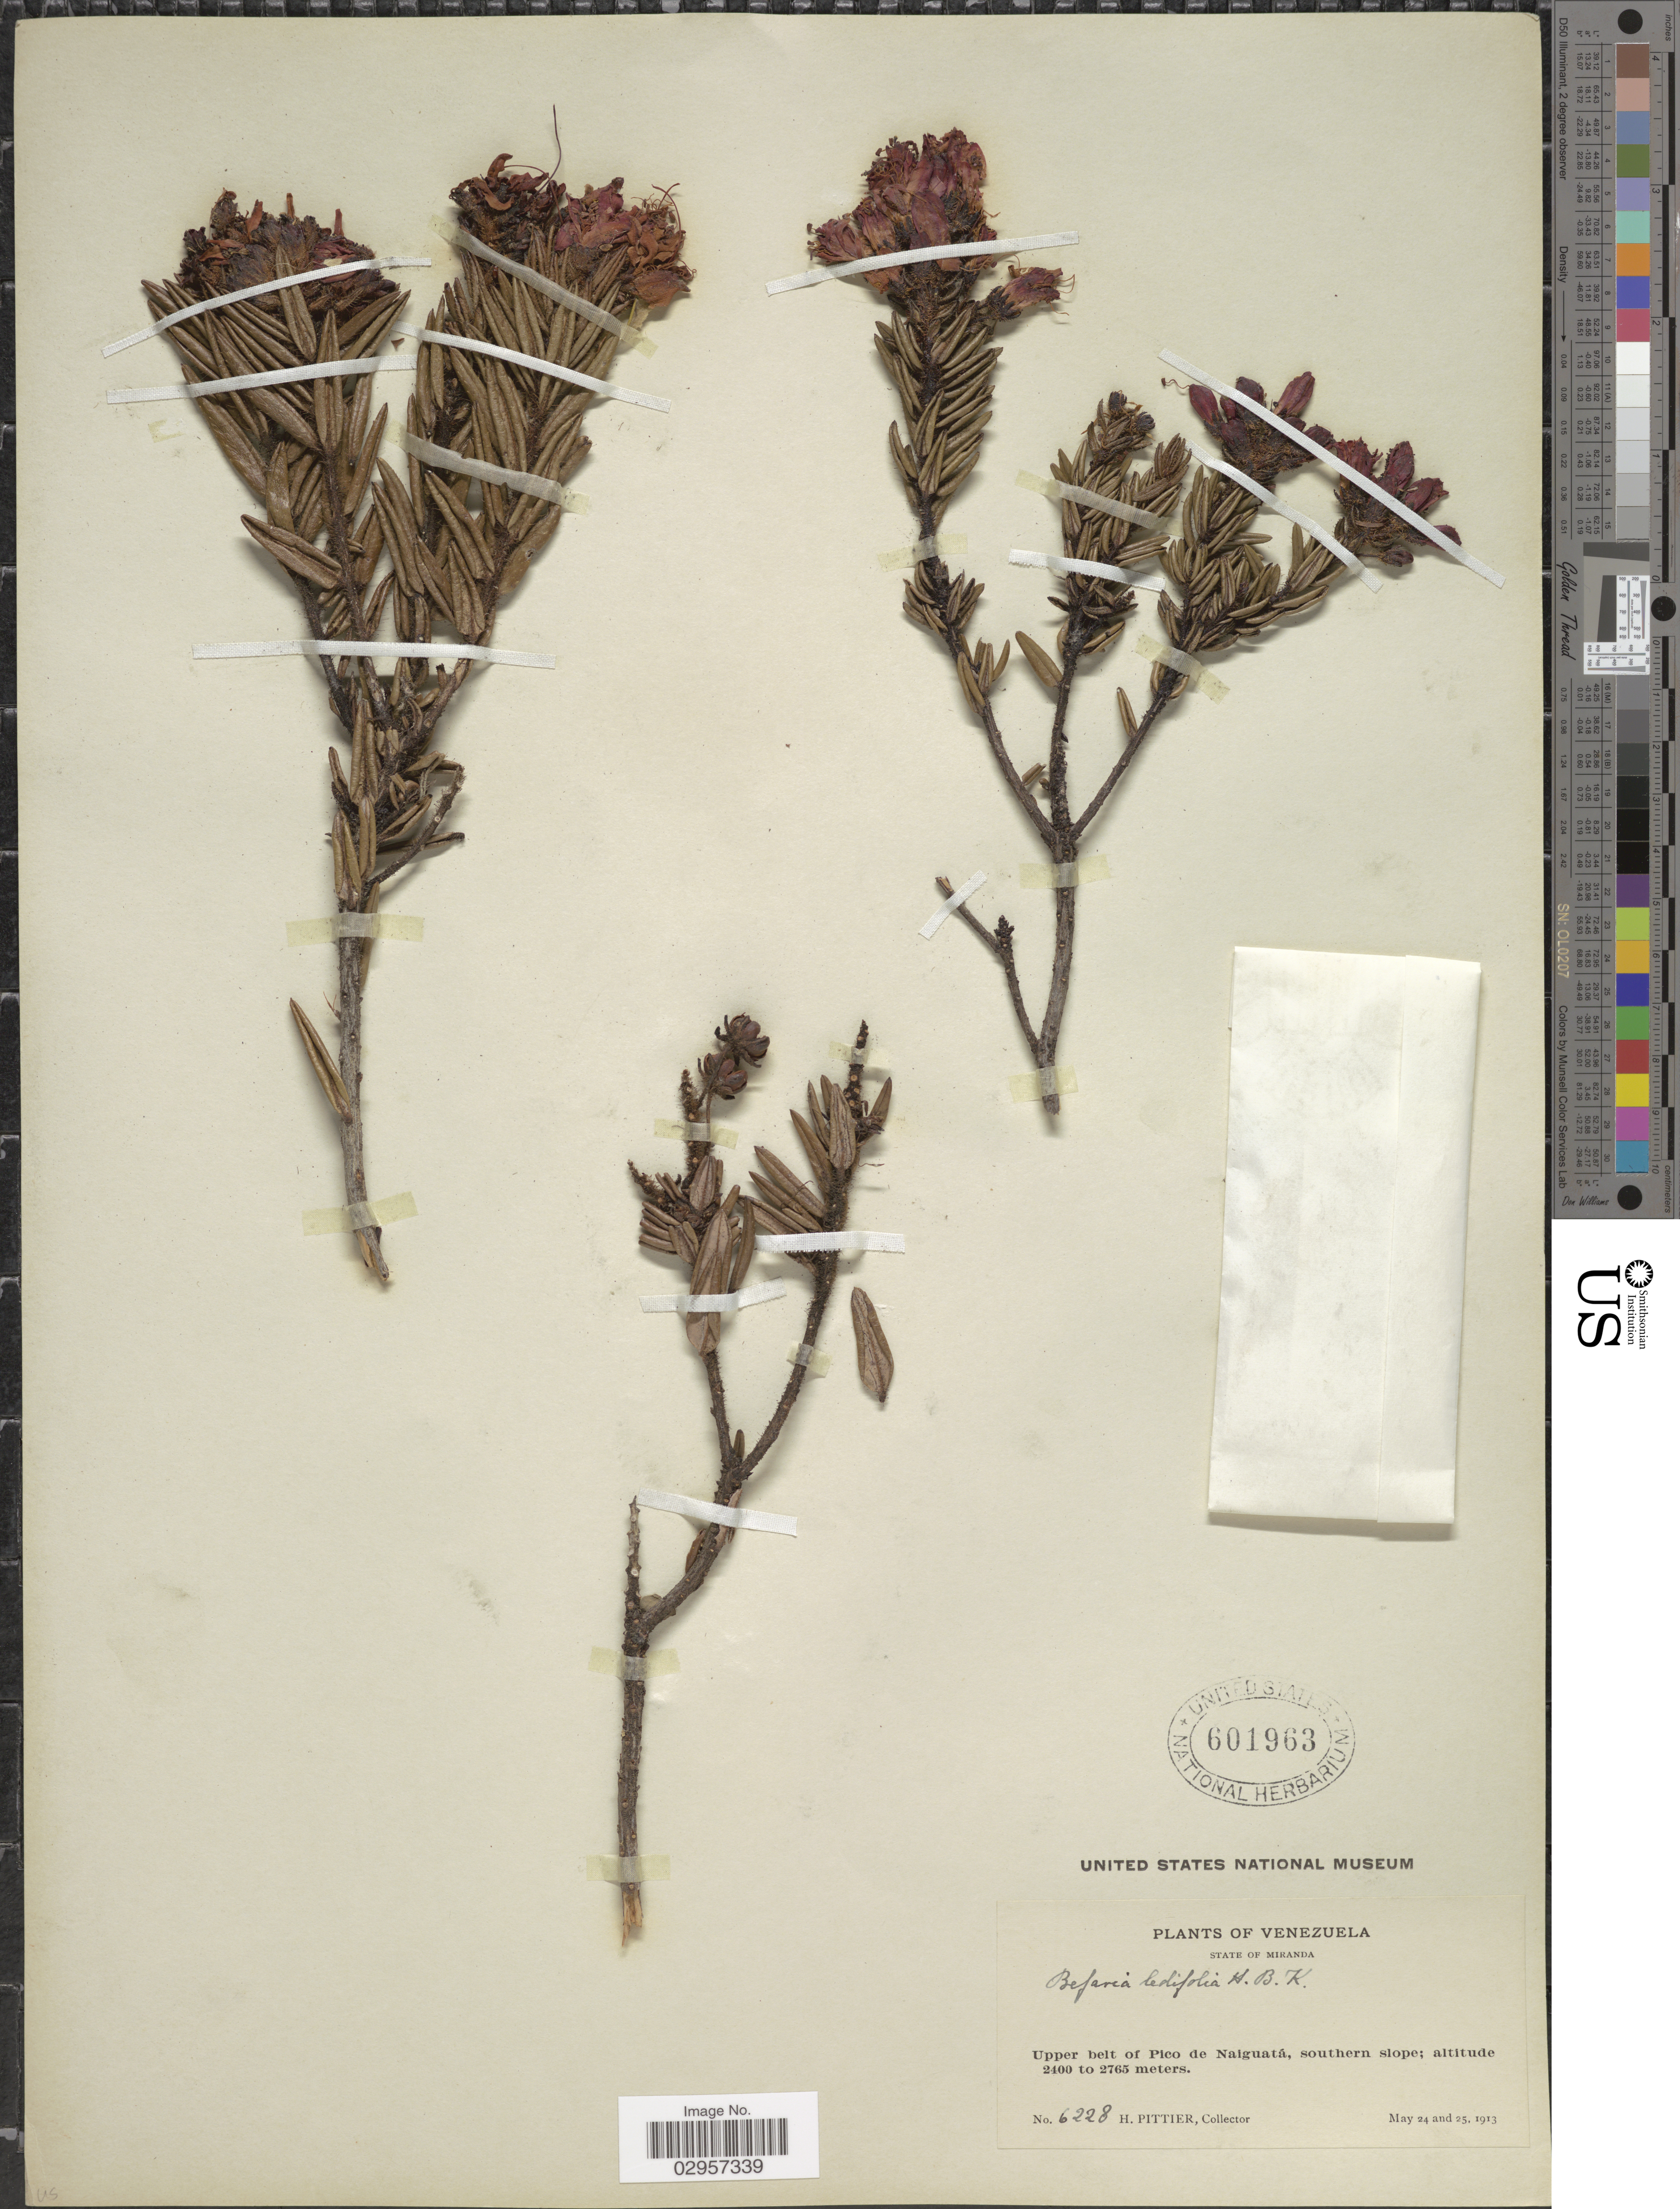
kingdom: Plantae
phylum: Tracheophyta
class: Magnoliopsida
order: Ericales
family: Ericaceae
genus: Befaria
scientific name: Befaria ledifolia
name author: Bonpl.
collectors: H. F. Pittier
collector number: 6228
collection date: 1913-05-24/1913-05-25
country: Venezuela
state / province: Miranda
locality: Upper belt of Pico de Naiguatá, southern slope.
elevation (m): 2400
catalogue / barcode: US 601963